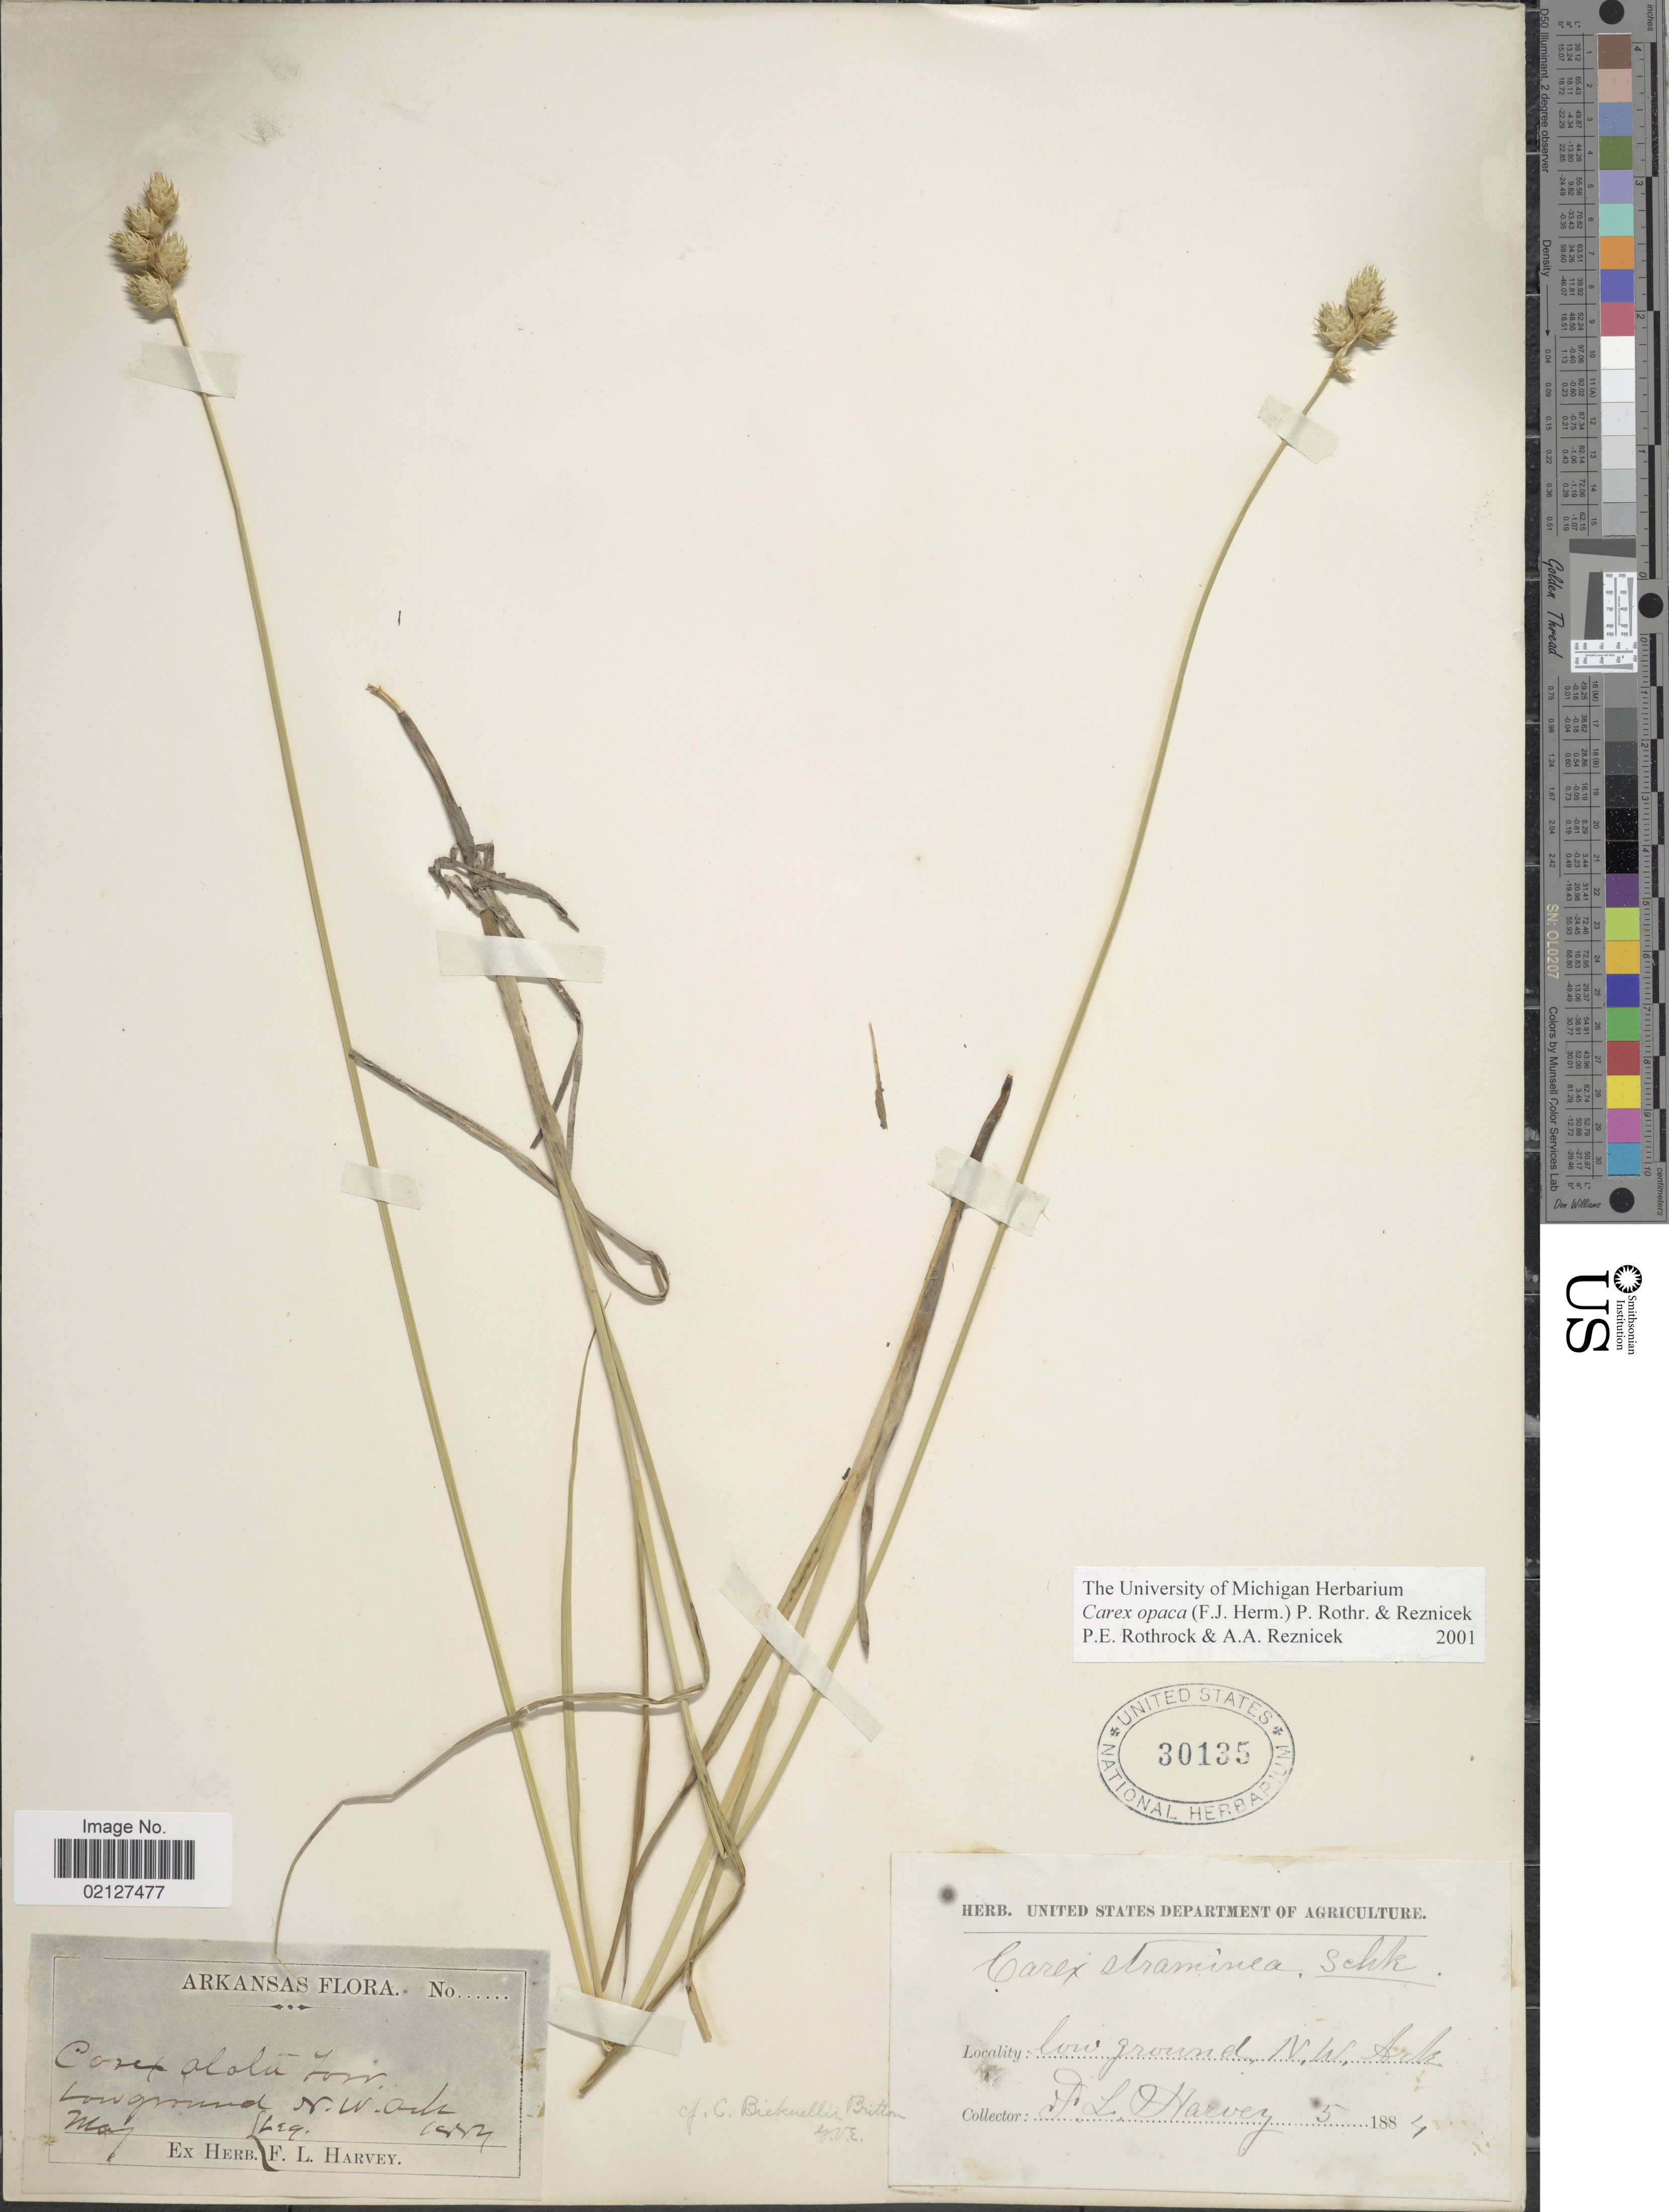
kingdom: Plantae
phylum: Tracheophyta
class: Liliopsida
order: Poales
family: Cyperaceae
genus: Carex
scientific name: Carex opaca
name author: (F.J. Herm.) P. Rothr. & Reznicek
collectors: F. L. Harvey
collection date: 1884-05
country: United States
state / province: Arkansas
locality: Low ground, N.W. Ark.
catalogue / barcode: US 30135